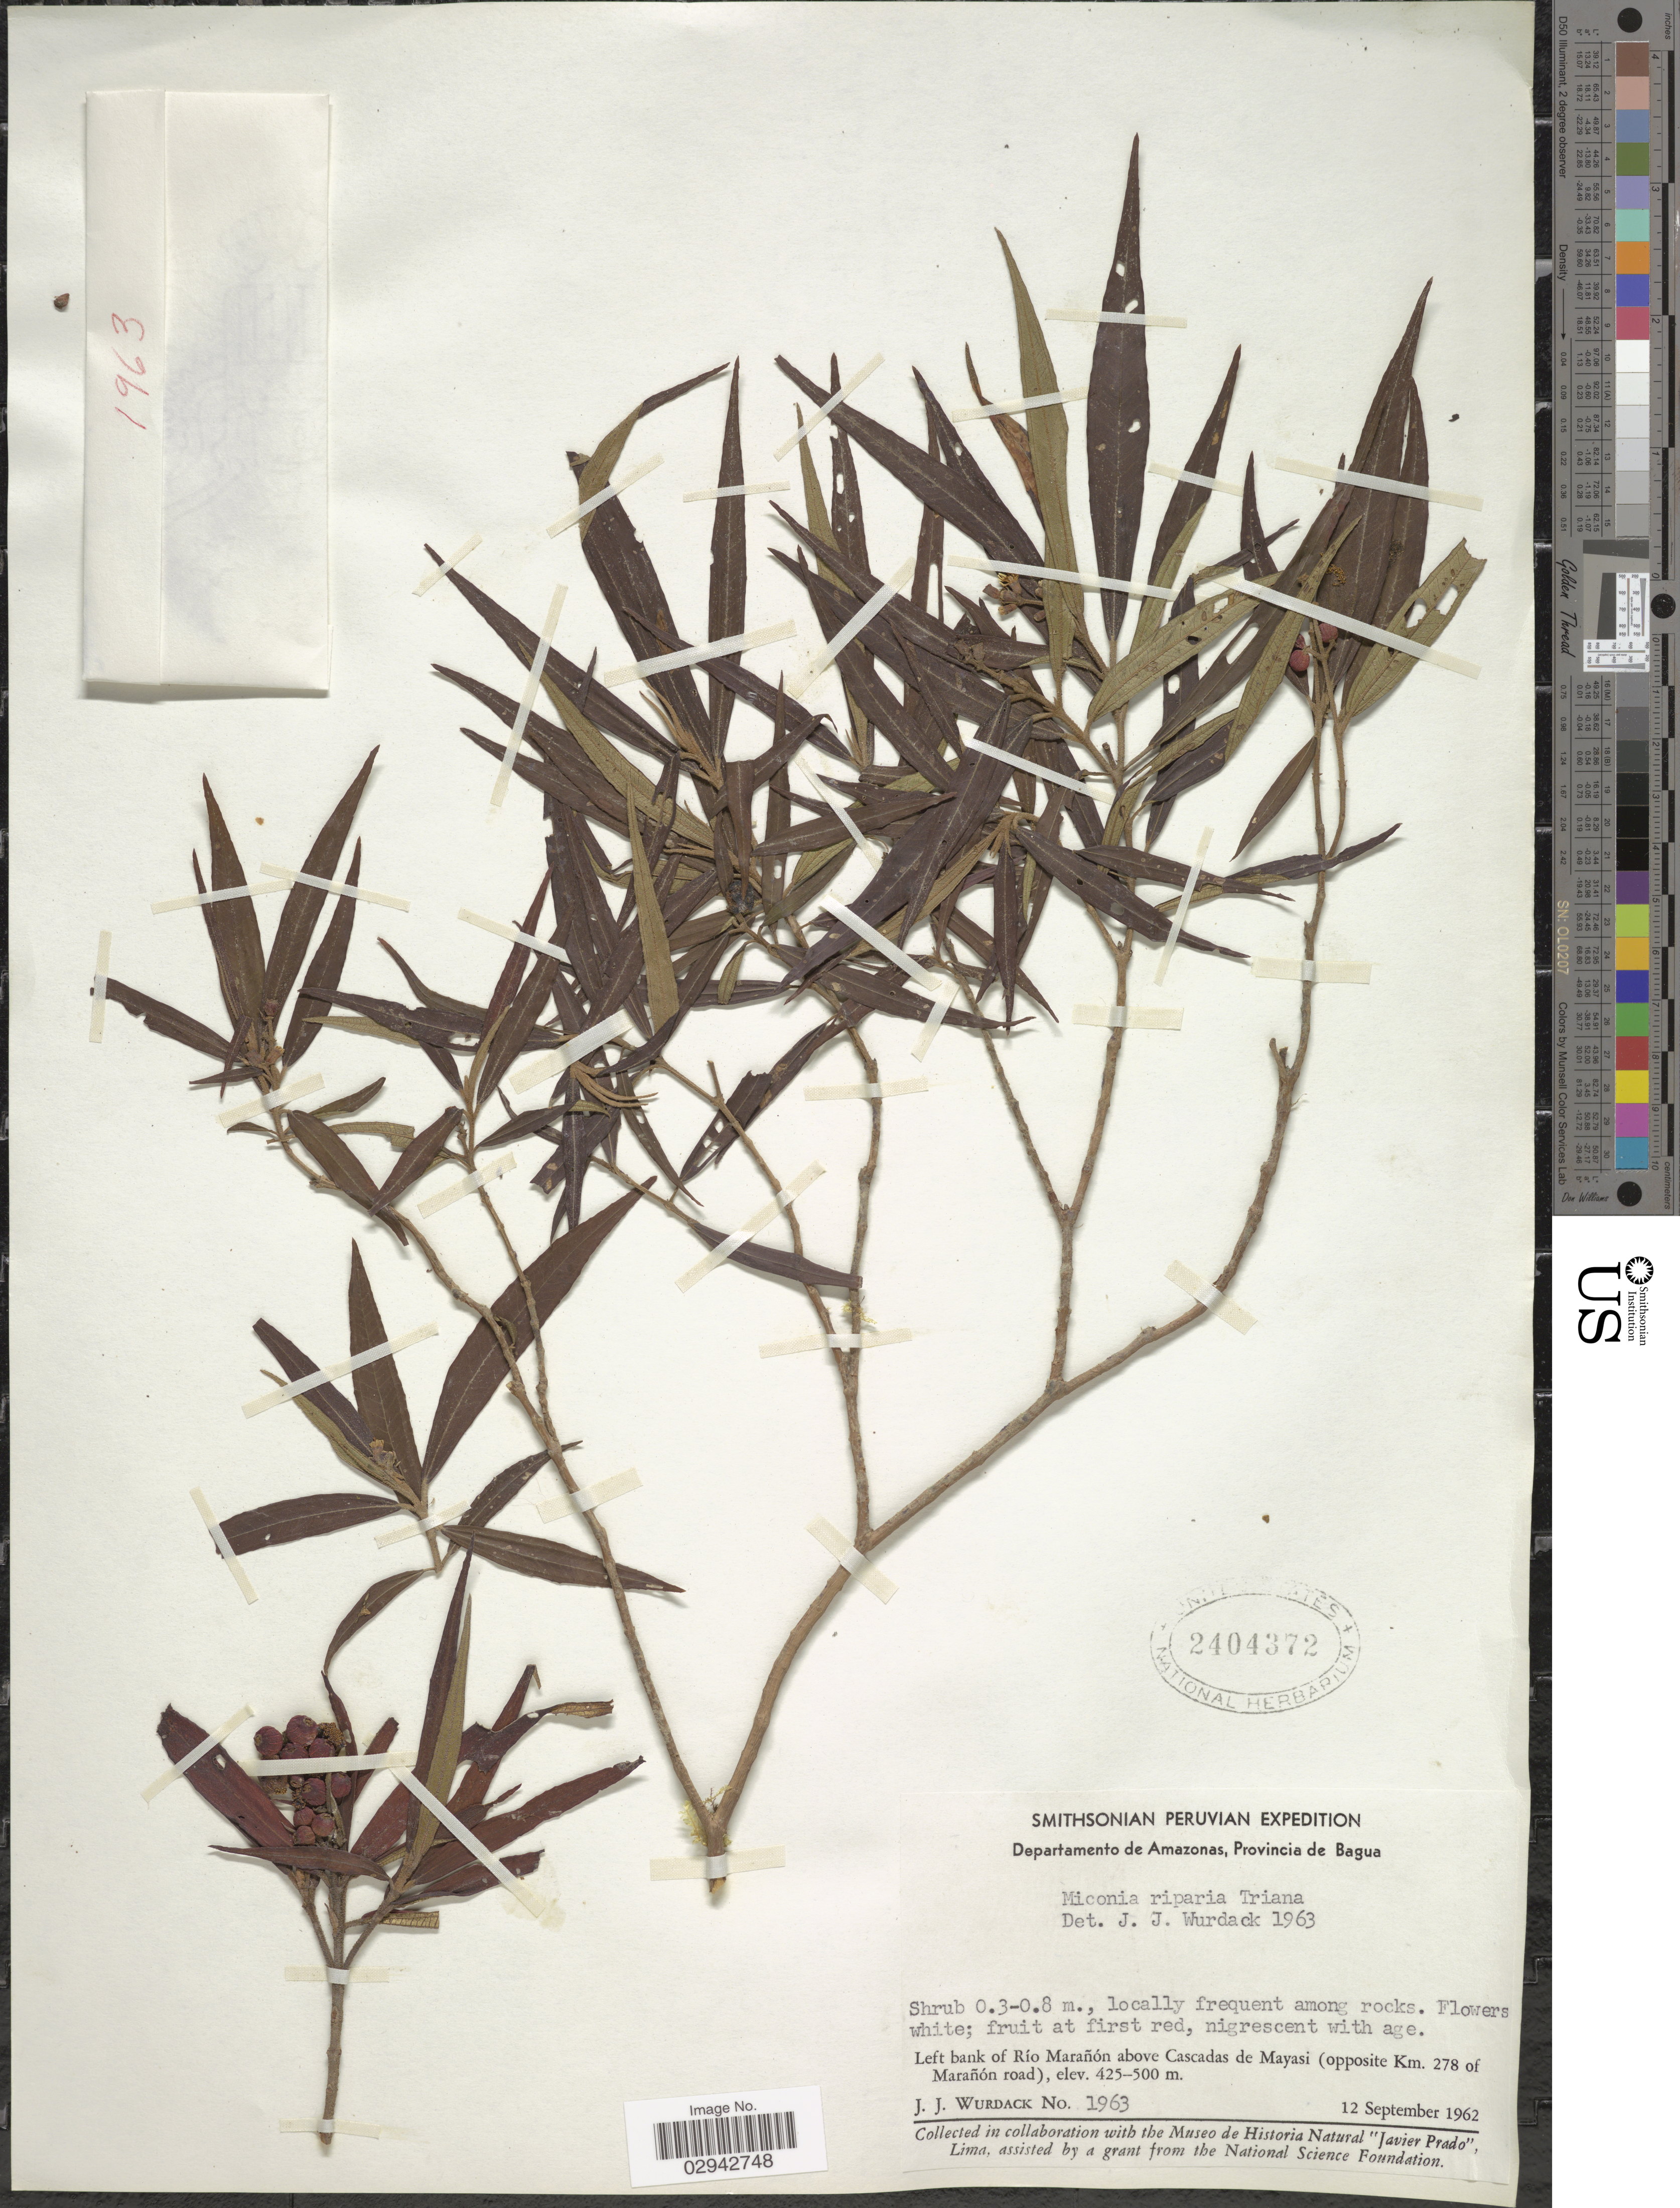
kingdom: Plantae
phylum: Tracheophyta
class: Magnoliopsida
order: Myrtales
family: Melastomataceae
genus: Miconia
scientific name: Miconia riparia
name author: Triana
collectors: J. J. Wurdack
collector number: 1963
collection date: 1962-09-12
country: Peru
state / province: Amazonas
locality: Departamento de Amazonas, Provincia de Bagua. Left bank of Río Marañón above Cascadas de Mayasi (opposite Km. 278 of Marañón road).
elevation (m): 425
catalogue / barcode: US 2404372